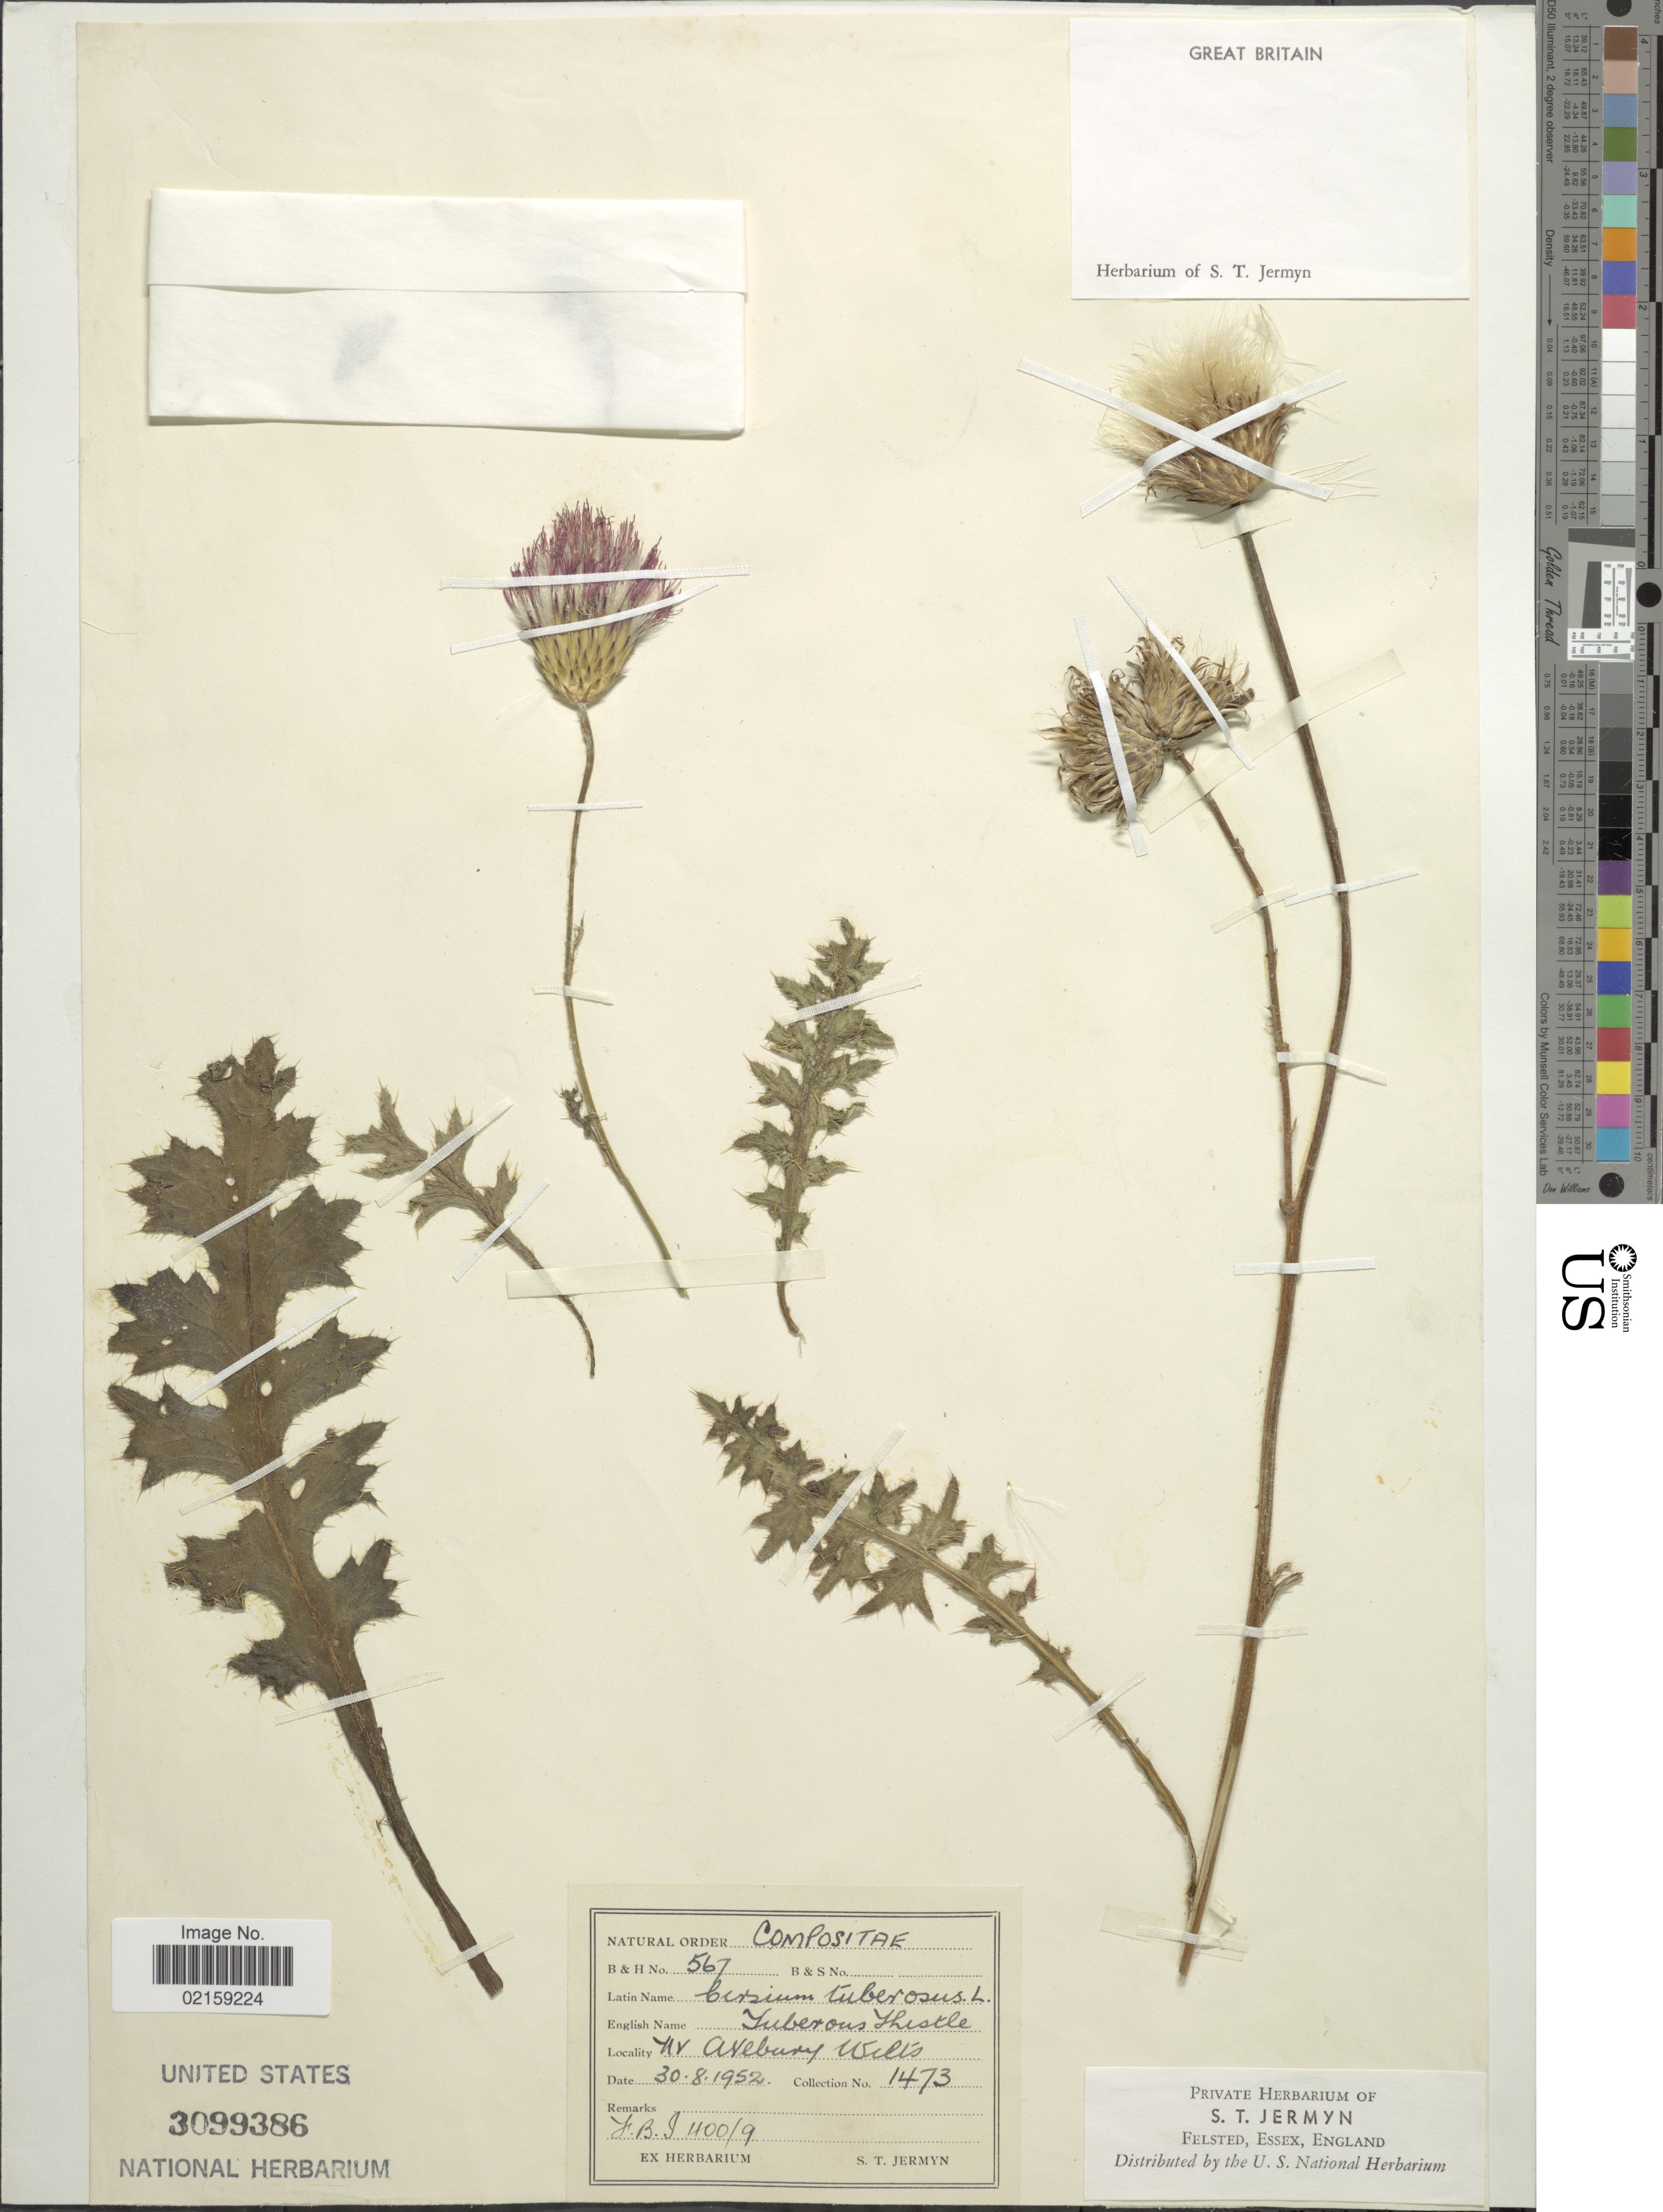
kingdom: Plantae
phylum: Tracheophyta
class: Magnoliopsida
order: Asterales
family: Asteraceae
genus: Cirsium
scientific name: Cirsium tuberosum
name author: (L.) All.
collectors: ex herb. S. T. Jermyn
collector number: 1473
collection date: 1952-08-30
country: United Kingdom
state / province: England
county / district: Wiltshire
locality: Avebury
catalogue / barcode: US 3099386